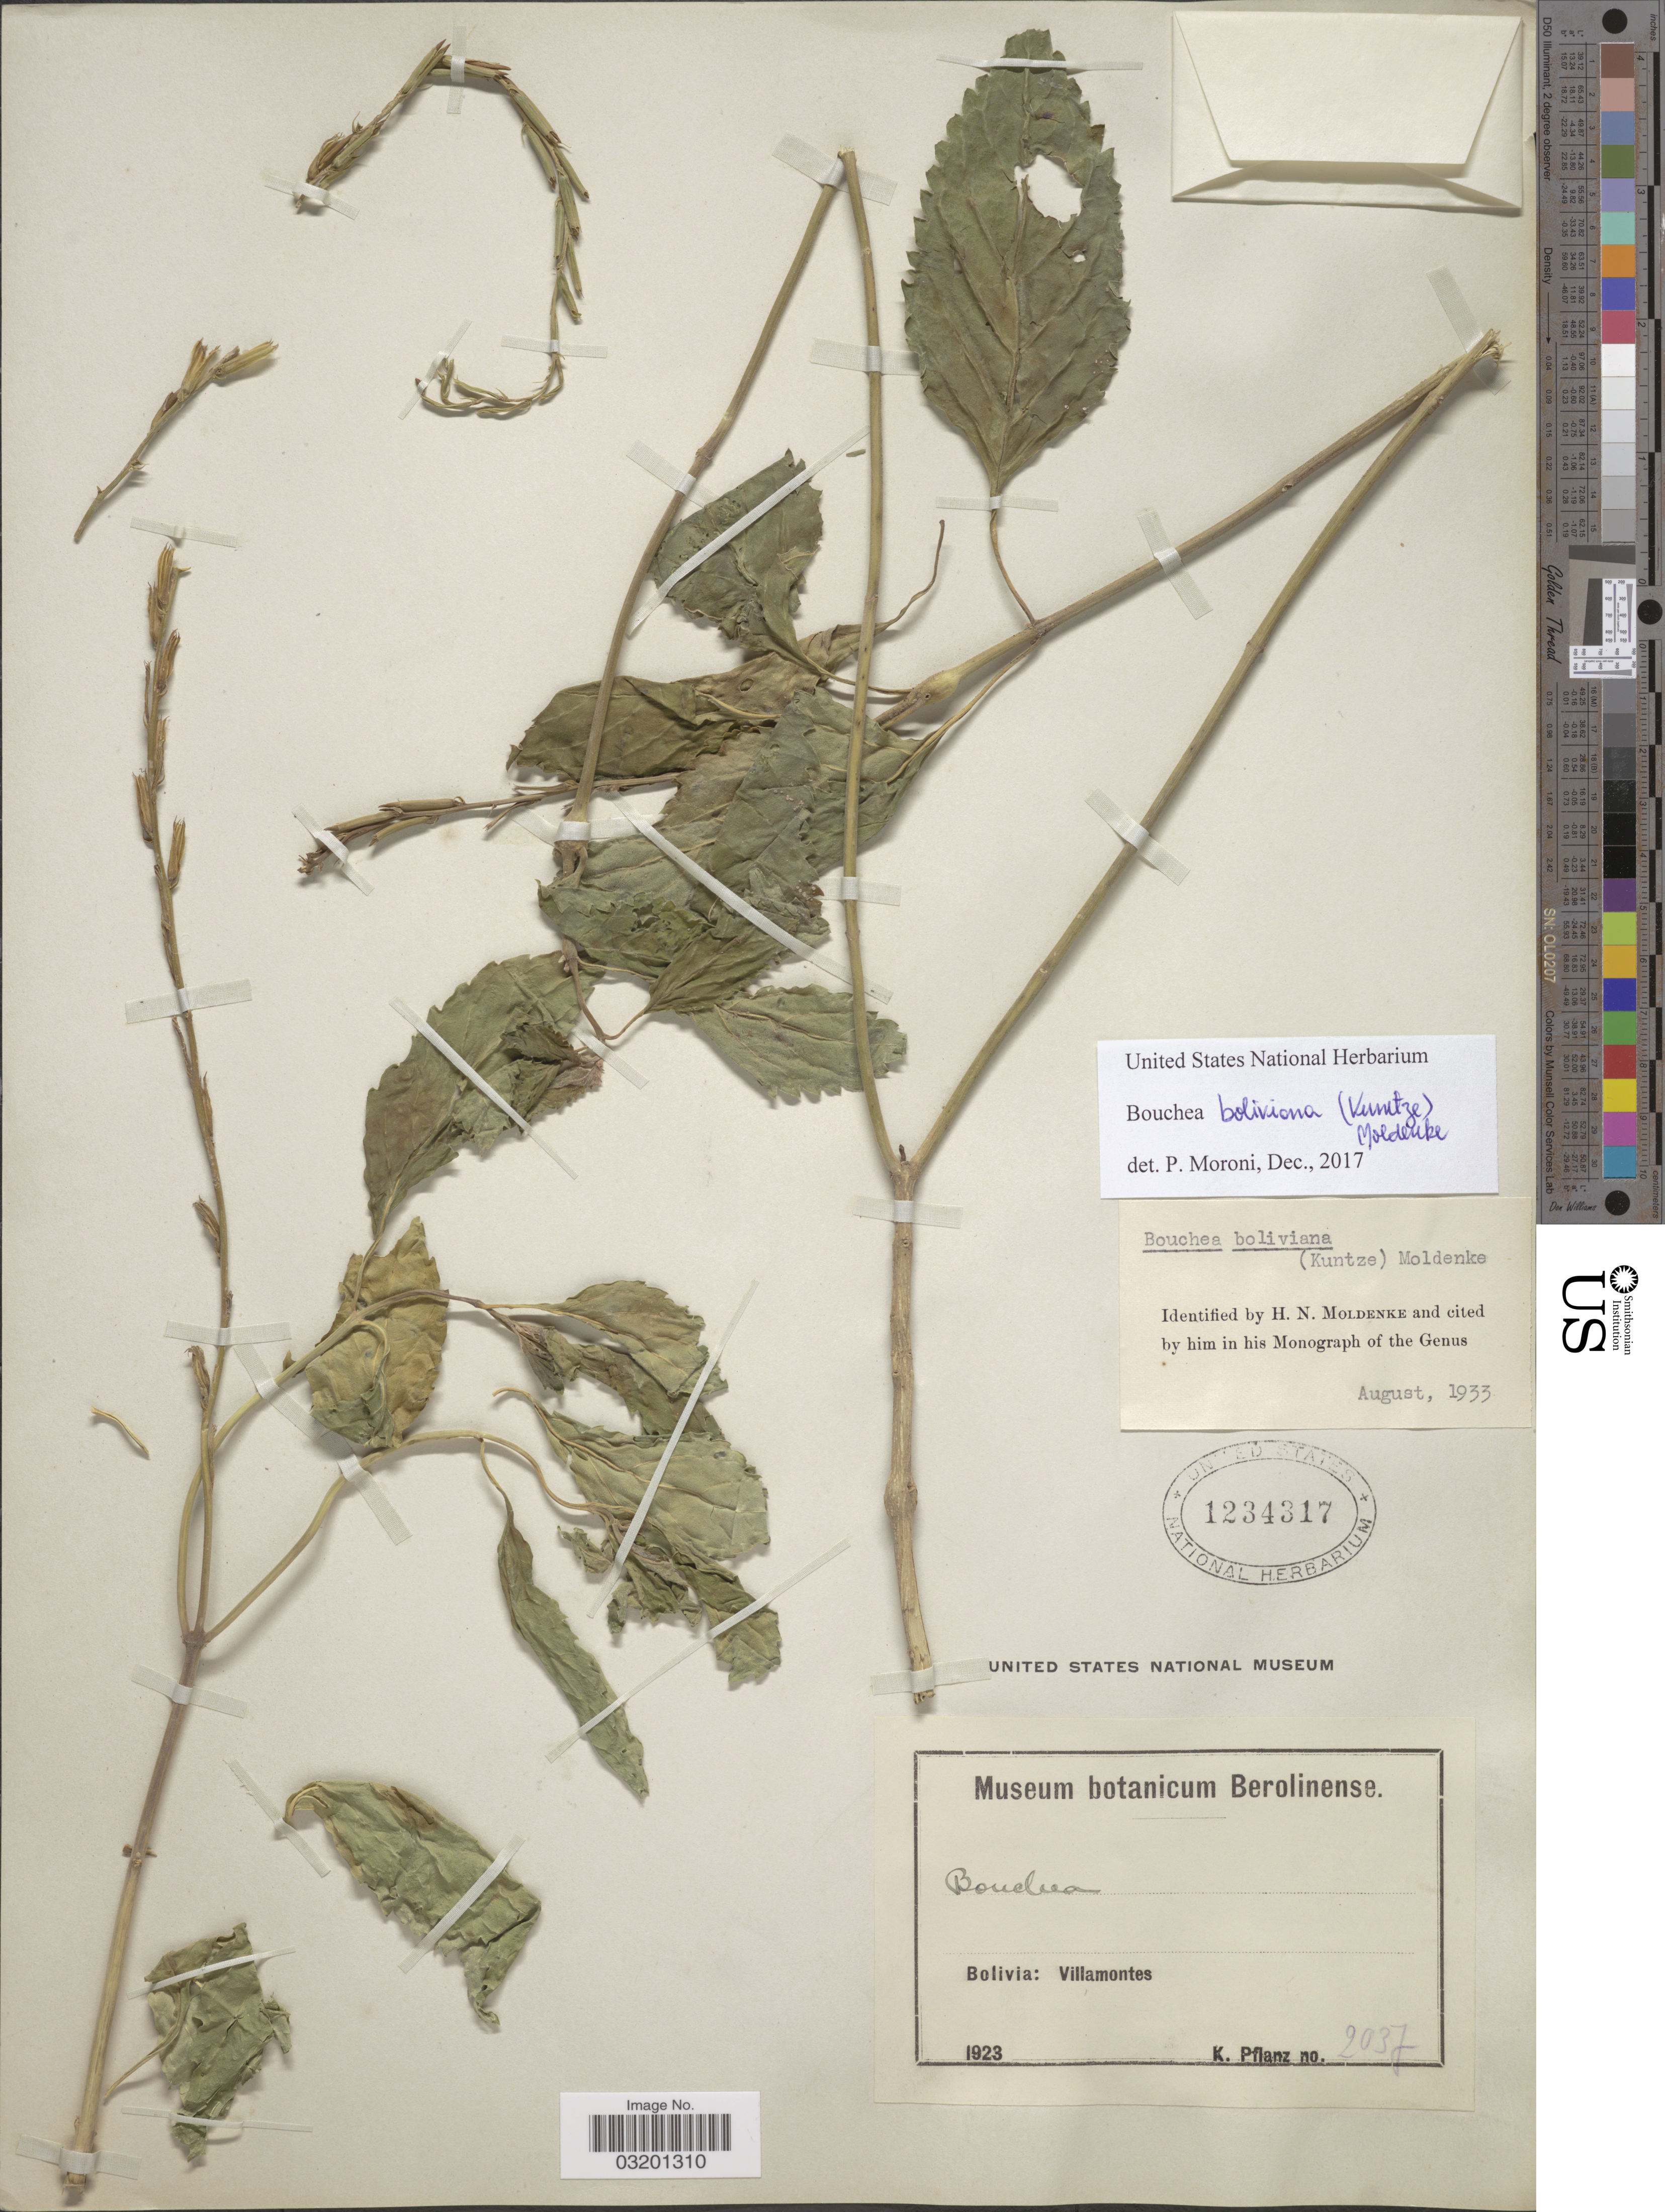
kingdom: Plantae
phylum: Tracheophyta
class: Magnoliopsida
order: Lamiales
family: Verbenaceae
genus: Bouchea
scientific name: Bouchea boliviana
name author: (Kuntze) Moldenke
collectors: K. Pflanz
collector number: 2037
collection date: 1923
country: Bolivia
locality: Villamontes.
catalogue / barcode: US 1234317